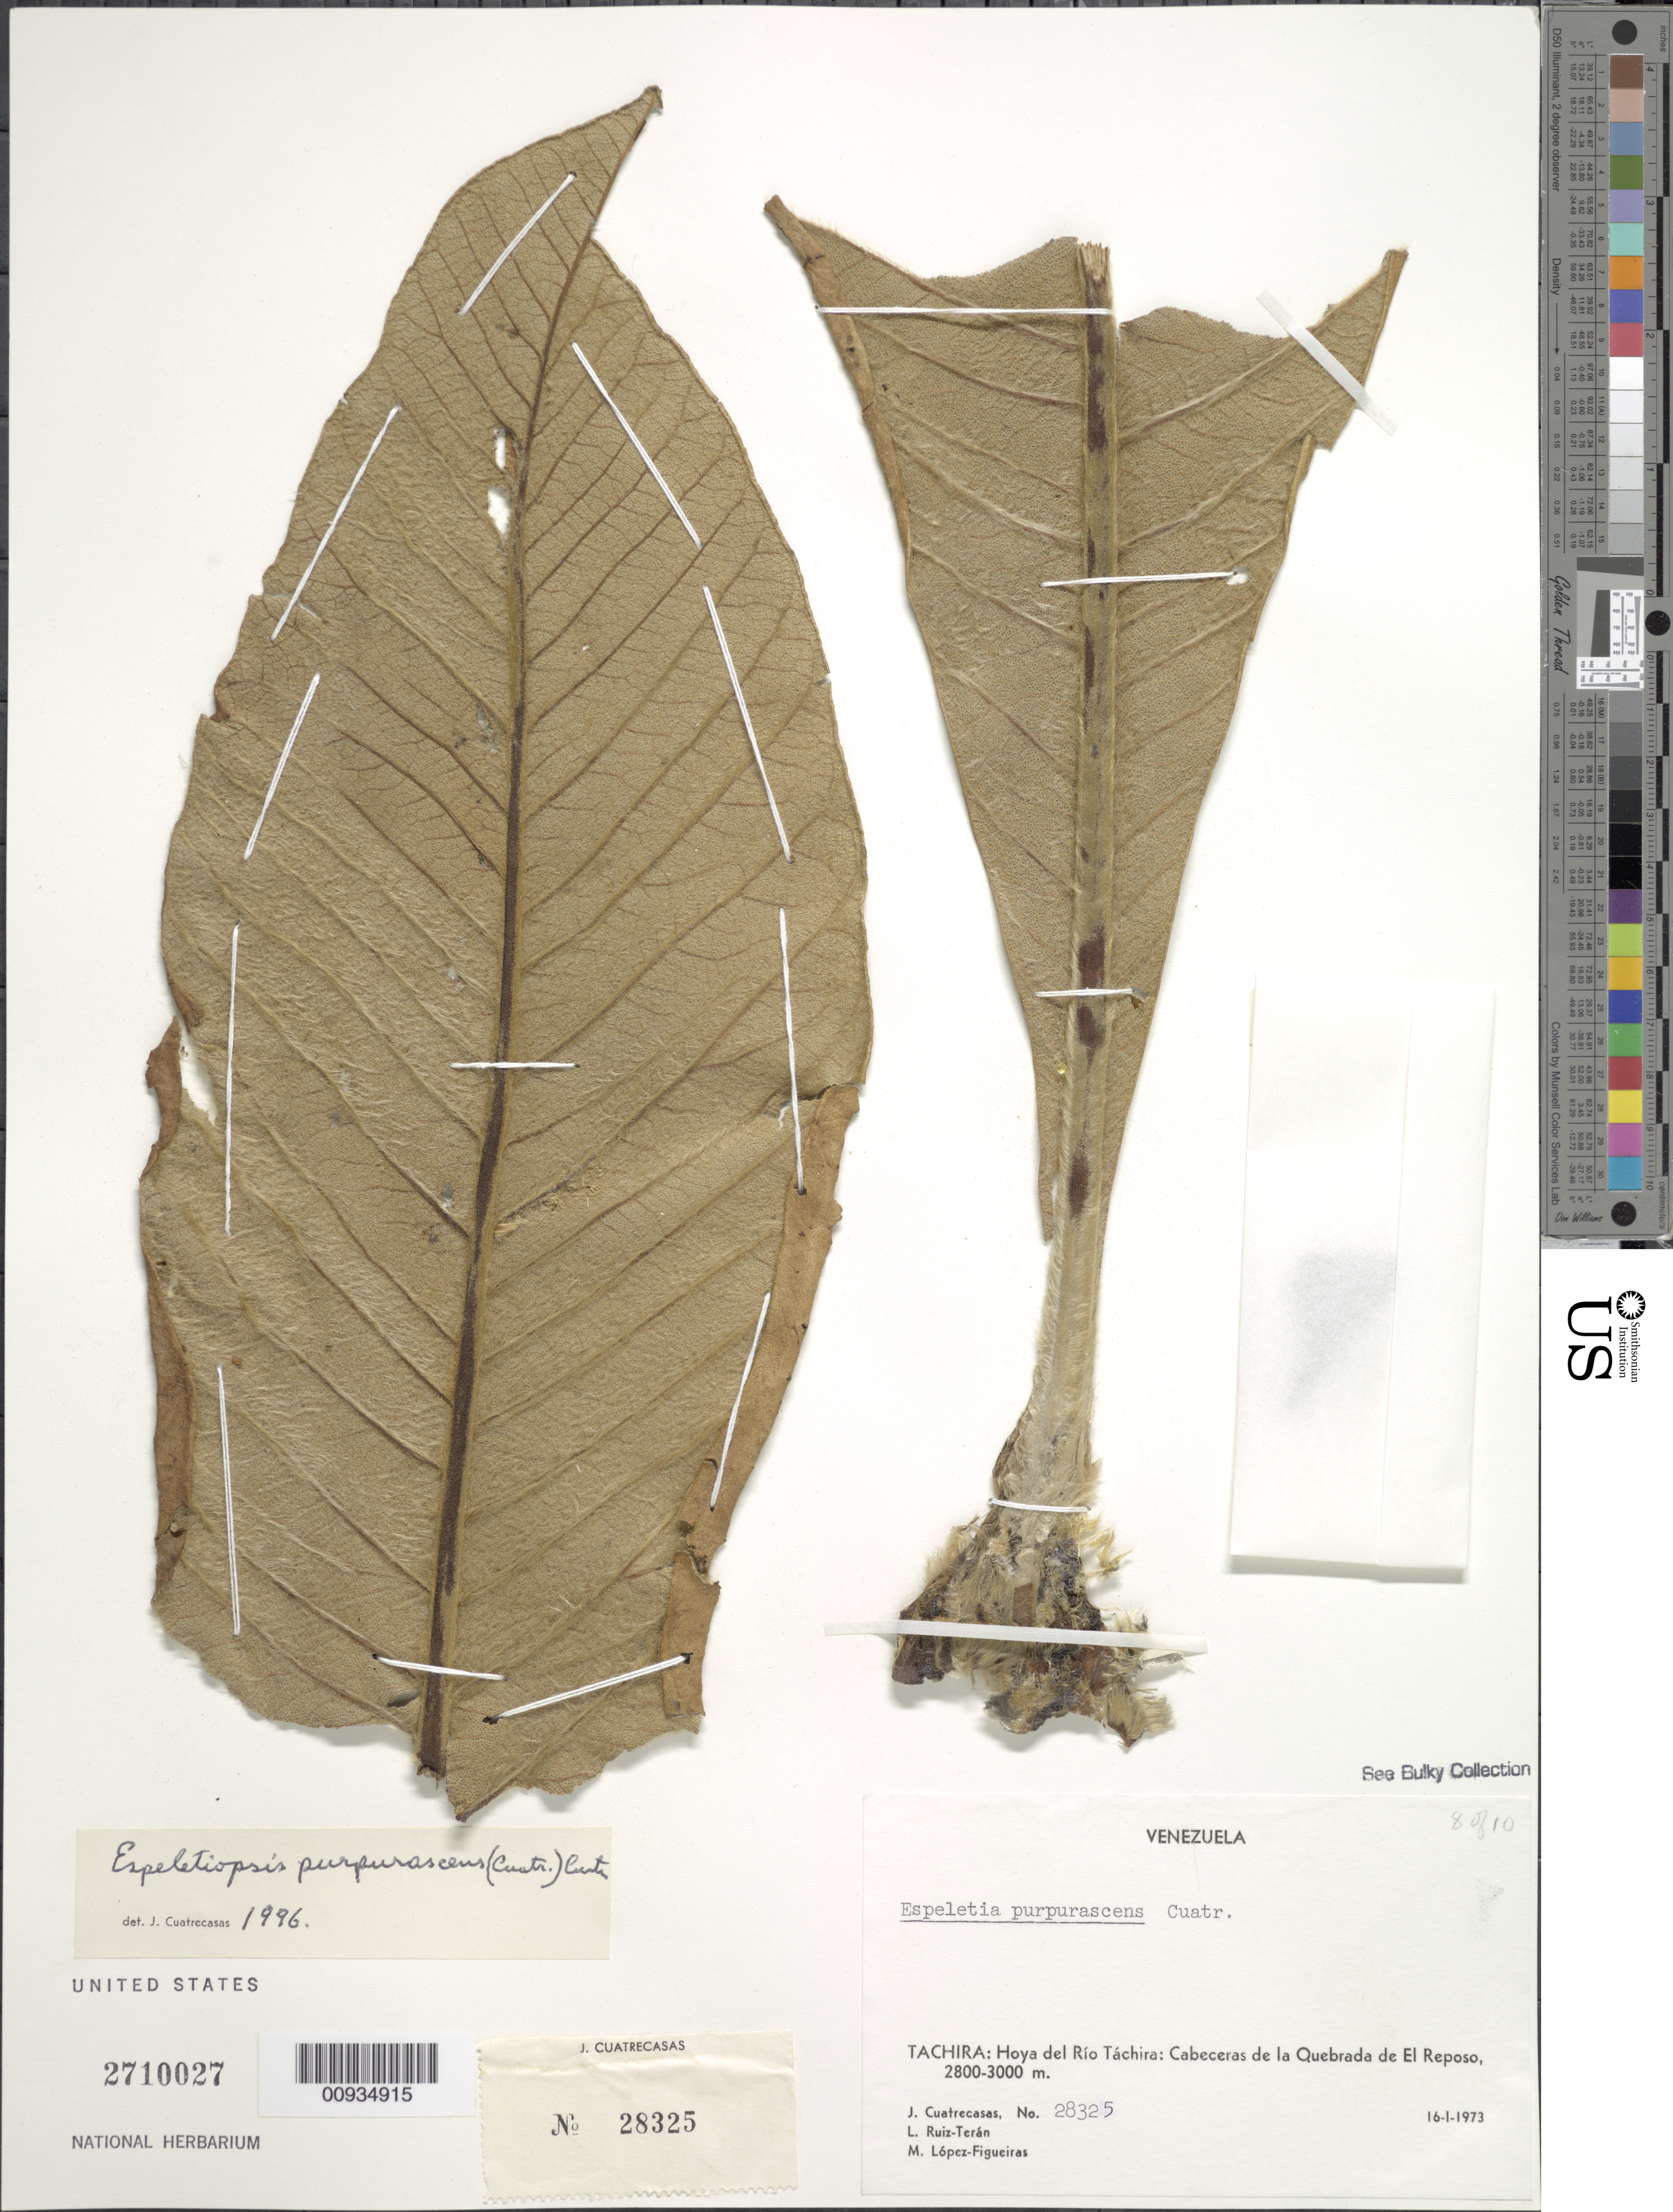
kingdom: Plantae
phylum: Tracheophyta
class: Magnoliopsida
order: Asterales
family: Asteraceae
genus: Espeletiopsis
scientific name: Espeletiopsis purpurascens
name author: (Cuatrec.) Cuatrec.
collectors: J. Cuatrecasas, L. E. Ruíz-Terán & M. López Figueiras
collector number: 28325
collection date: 1973-01-16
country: Venezuela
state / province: Tachira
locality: Hoya del Rio Tachira, Cabeceras de la Quebrada de El Reposo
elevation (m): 2800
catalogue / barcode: US 2710027